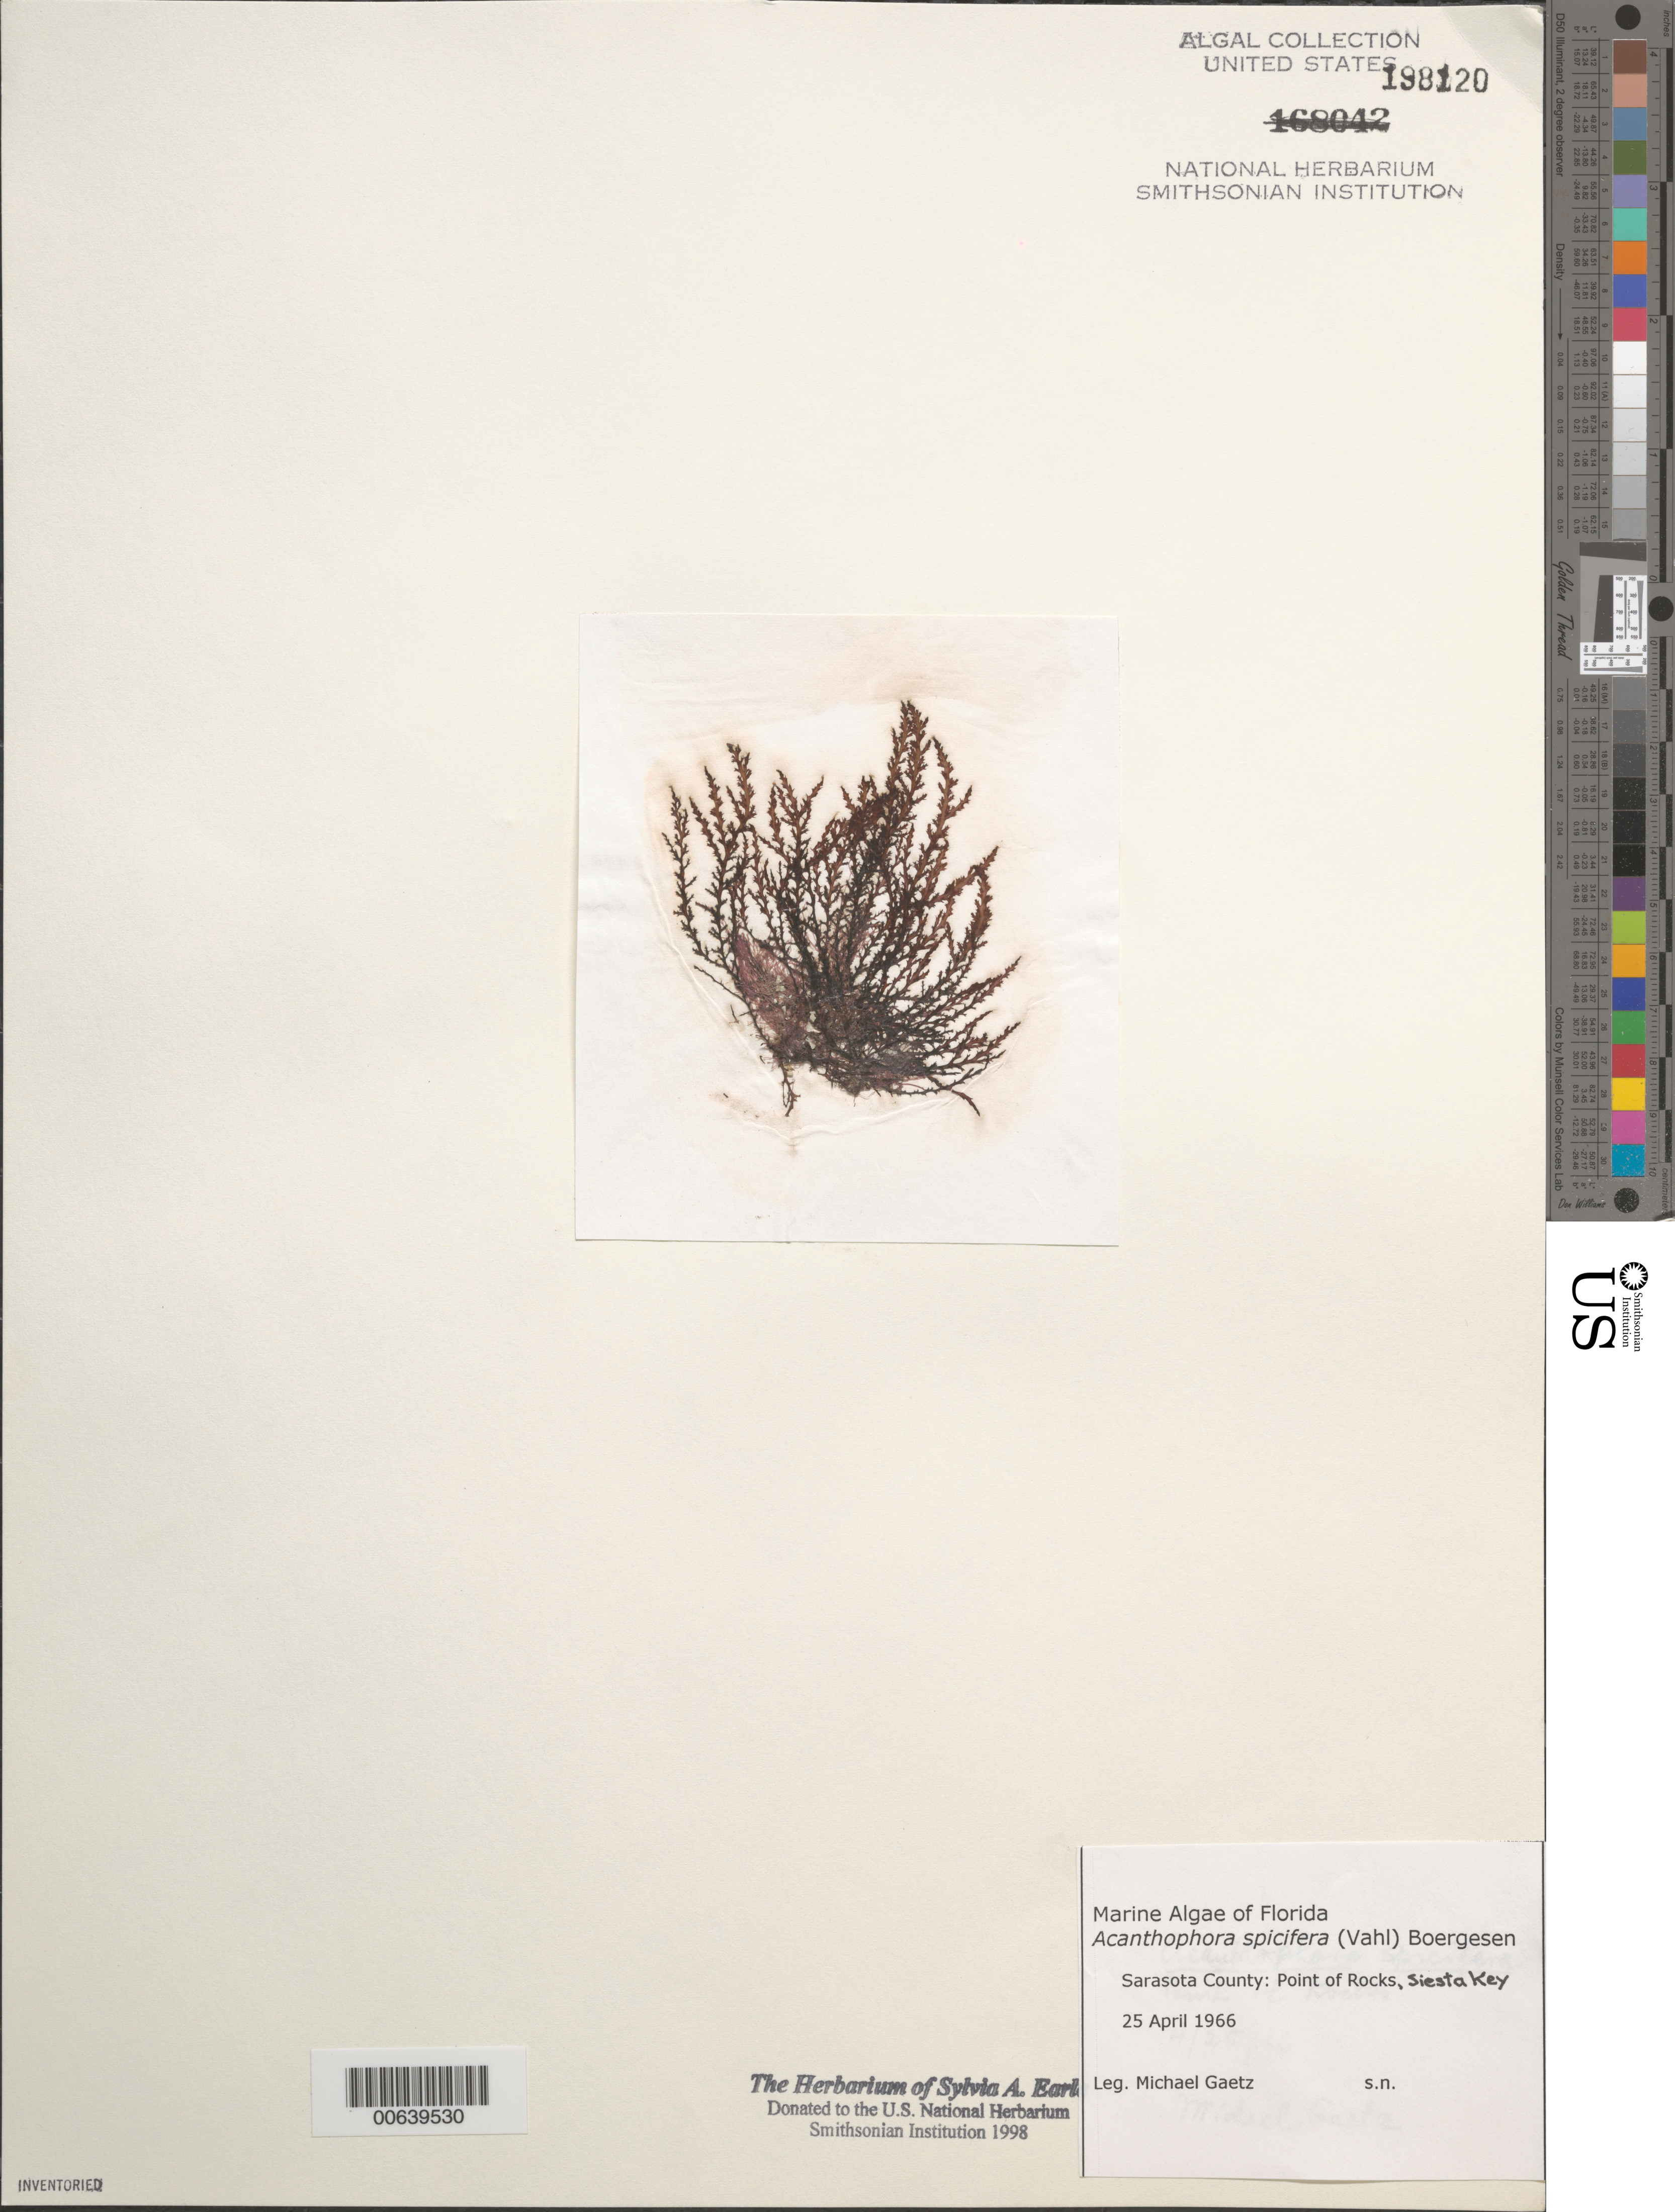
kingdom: Plantae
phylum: Rhodophyta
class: Florideophyceae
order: Ceramiales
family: Rhodomelaceae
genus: Acanthophora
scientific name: Acanthophora spicifera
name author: (Vahl) Børgesen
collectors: M. Gaetz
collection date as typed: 25 Apr 1966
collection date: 1966-04-25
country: United States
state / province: Florida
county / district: Sarasota County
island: Siesta Key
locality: Point of Rocks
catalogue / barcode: US 198120